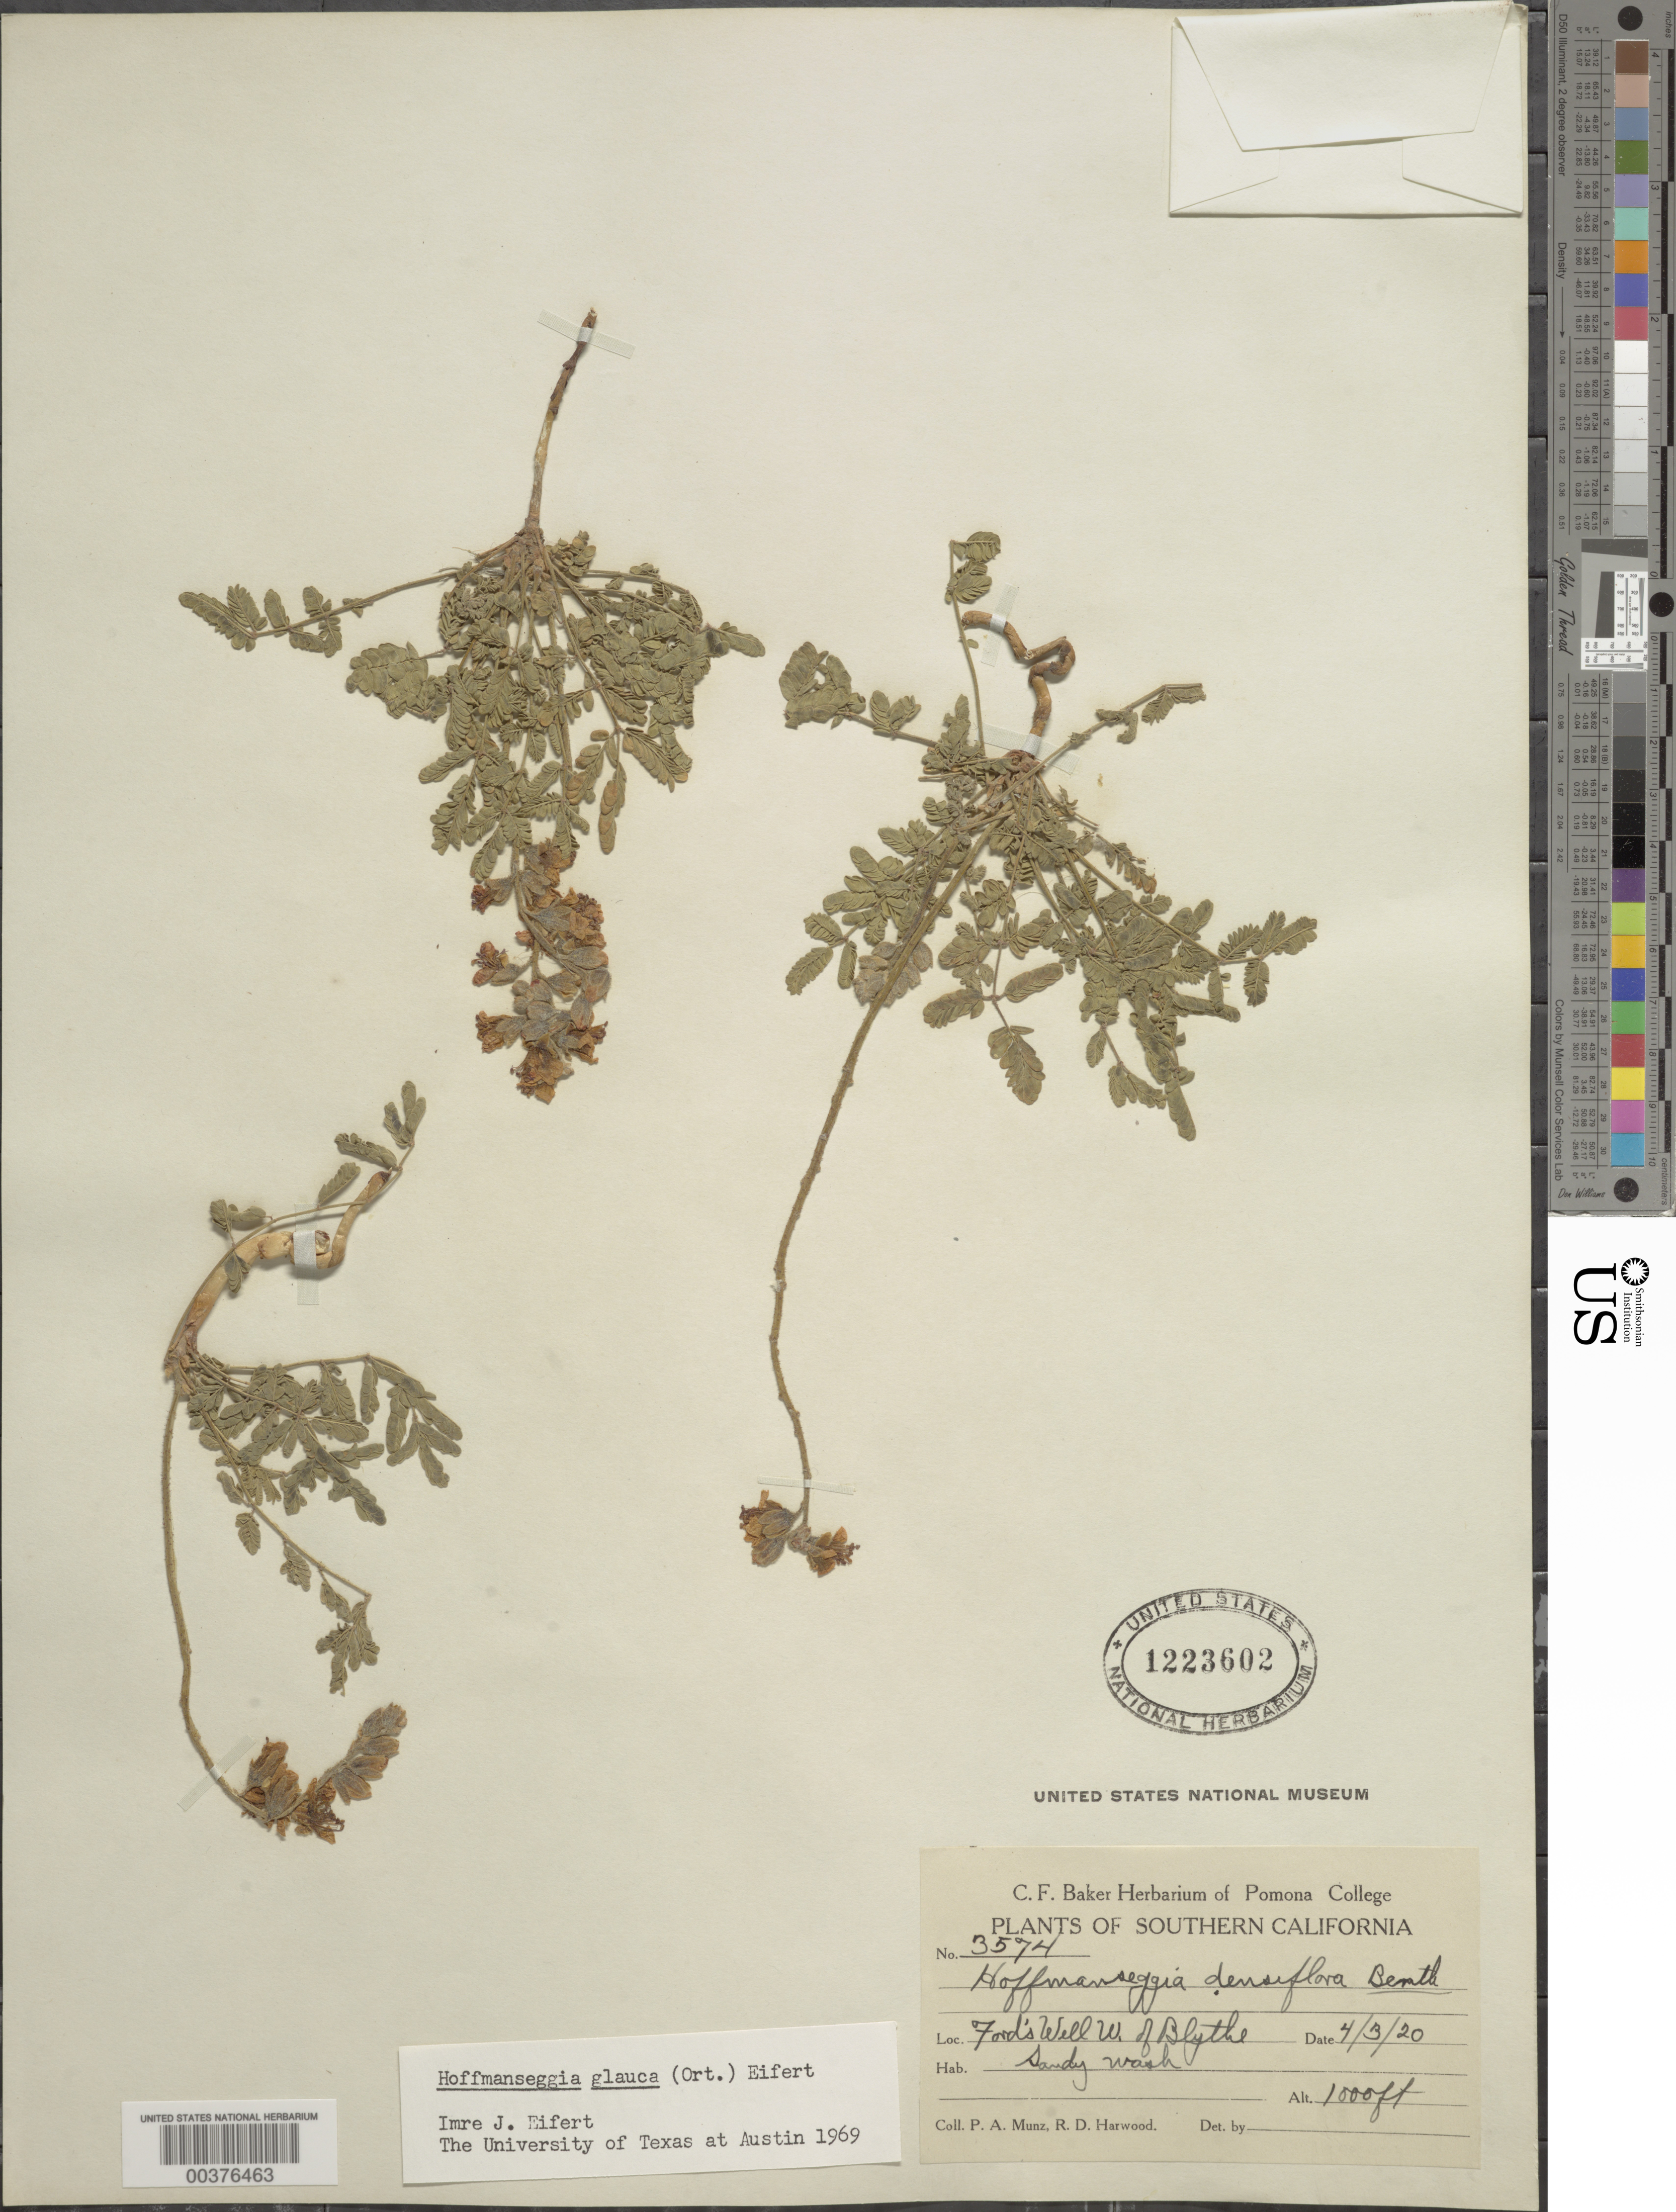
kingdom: Plantae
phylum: Tracheophyta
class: Magnoliopsida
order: Fabales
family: Fabaceae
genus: Hoffmannseggia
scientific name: Hoffmannseggia glauca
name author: (Ortega) Eifert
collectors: P. A. Munz & R. Harwood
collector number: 3574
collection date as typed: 04 Mar 1920 or 03 Apr 1920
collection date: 1920-03-04 or 1920-04-03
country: United States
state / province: California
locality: Ford's Well, W of Blythe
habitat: Sandy wash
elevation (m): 305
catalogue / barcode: US 1223602